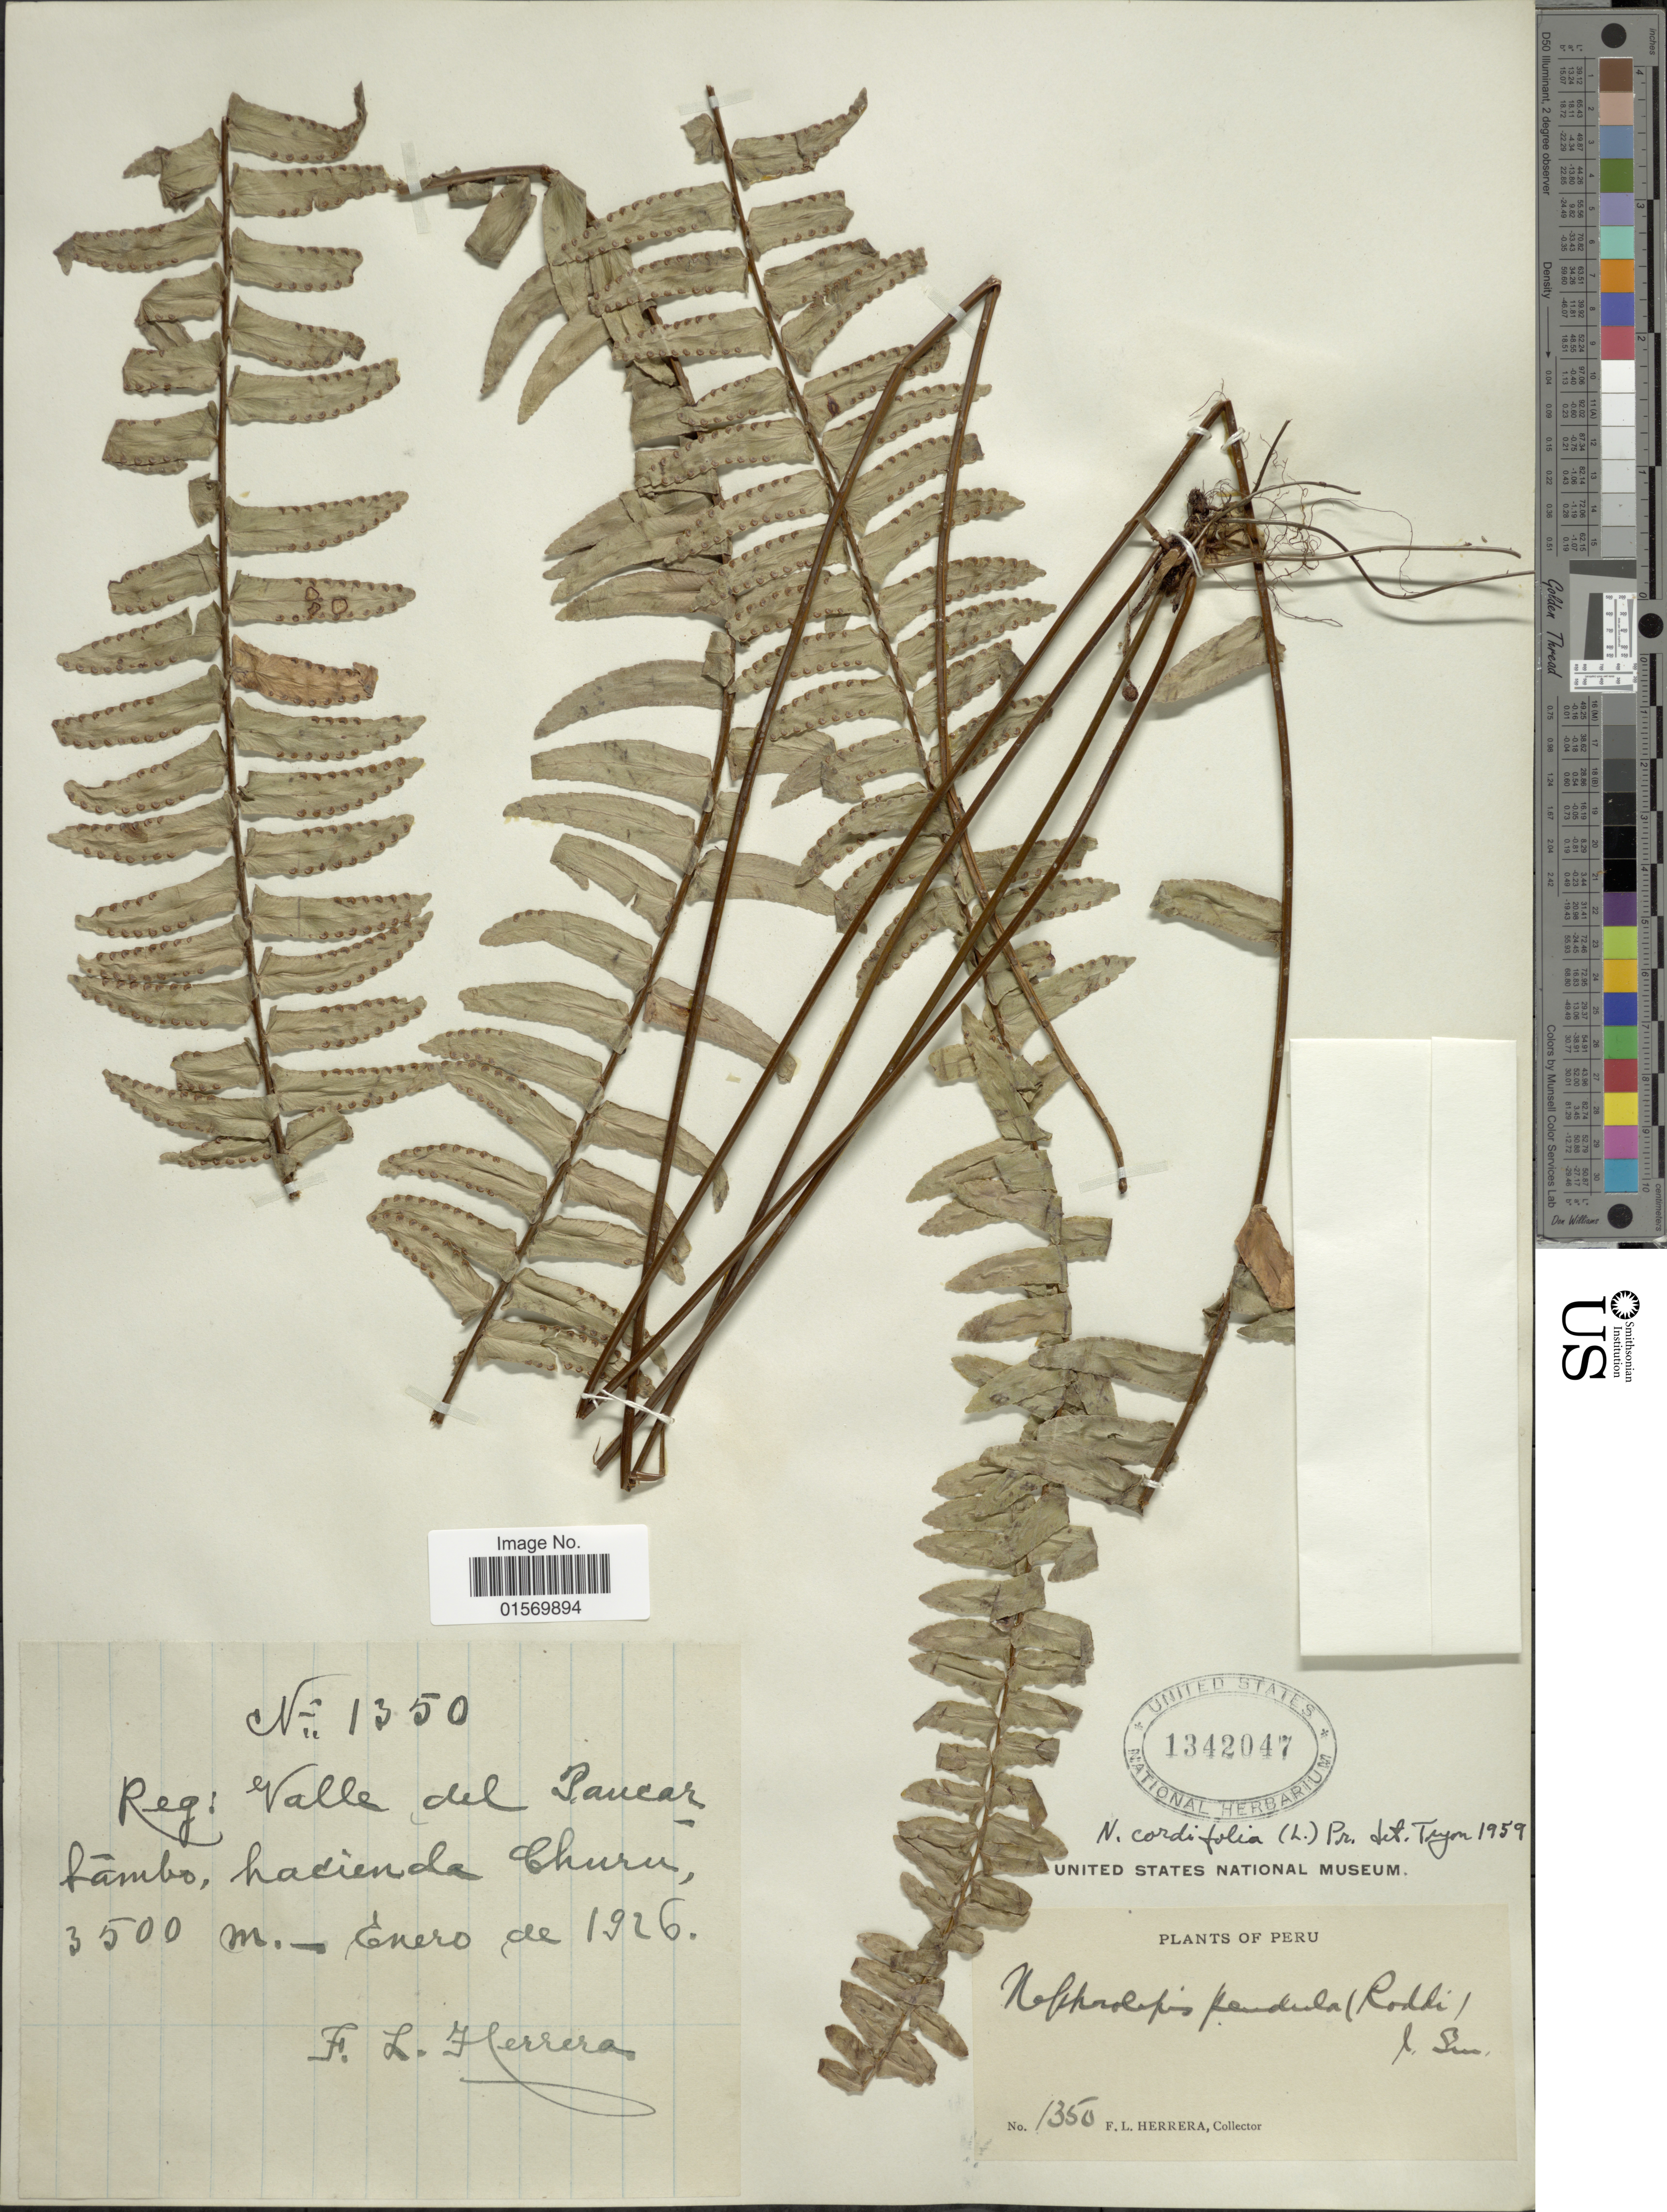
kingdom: Plantae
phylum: Tracheophyta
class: Polypodiopsida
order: Polypodiales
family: Nephrolepidaceae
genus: Nephrolepis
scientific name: Nephrolepis pendula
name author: (Raddi) J. Sm.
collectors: F. L. Herrera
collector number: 1350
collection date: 1926-01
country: Peru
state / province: Cusco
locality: Reg: Valle de Paucartambo, hacienda Churu.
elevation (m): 3500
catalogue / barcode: US 1342047